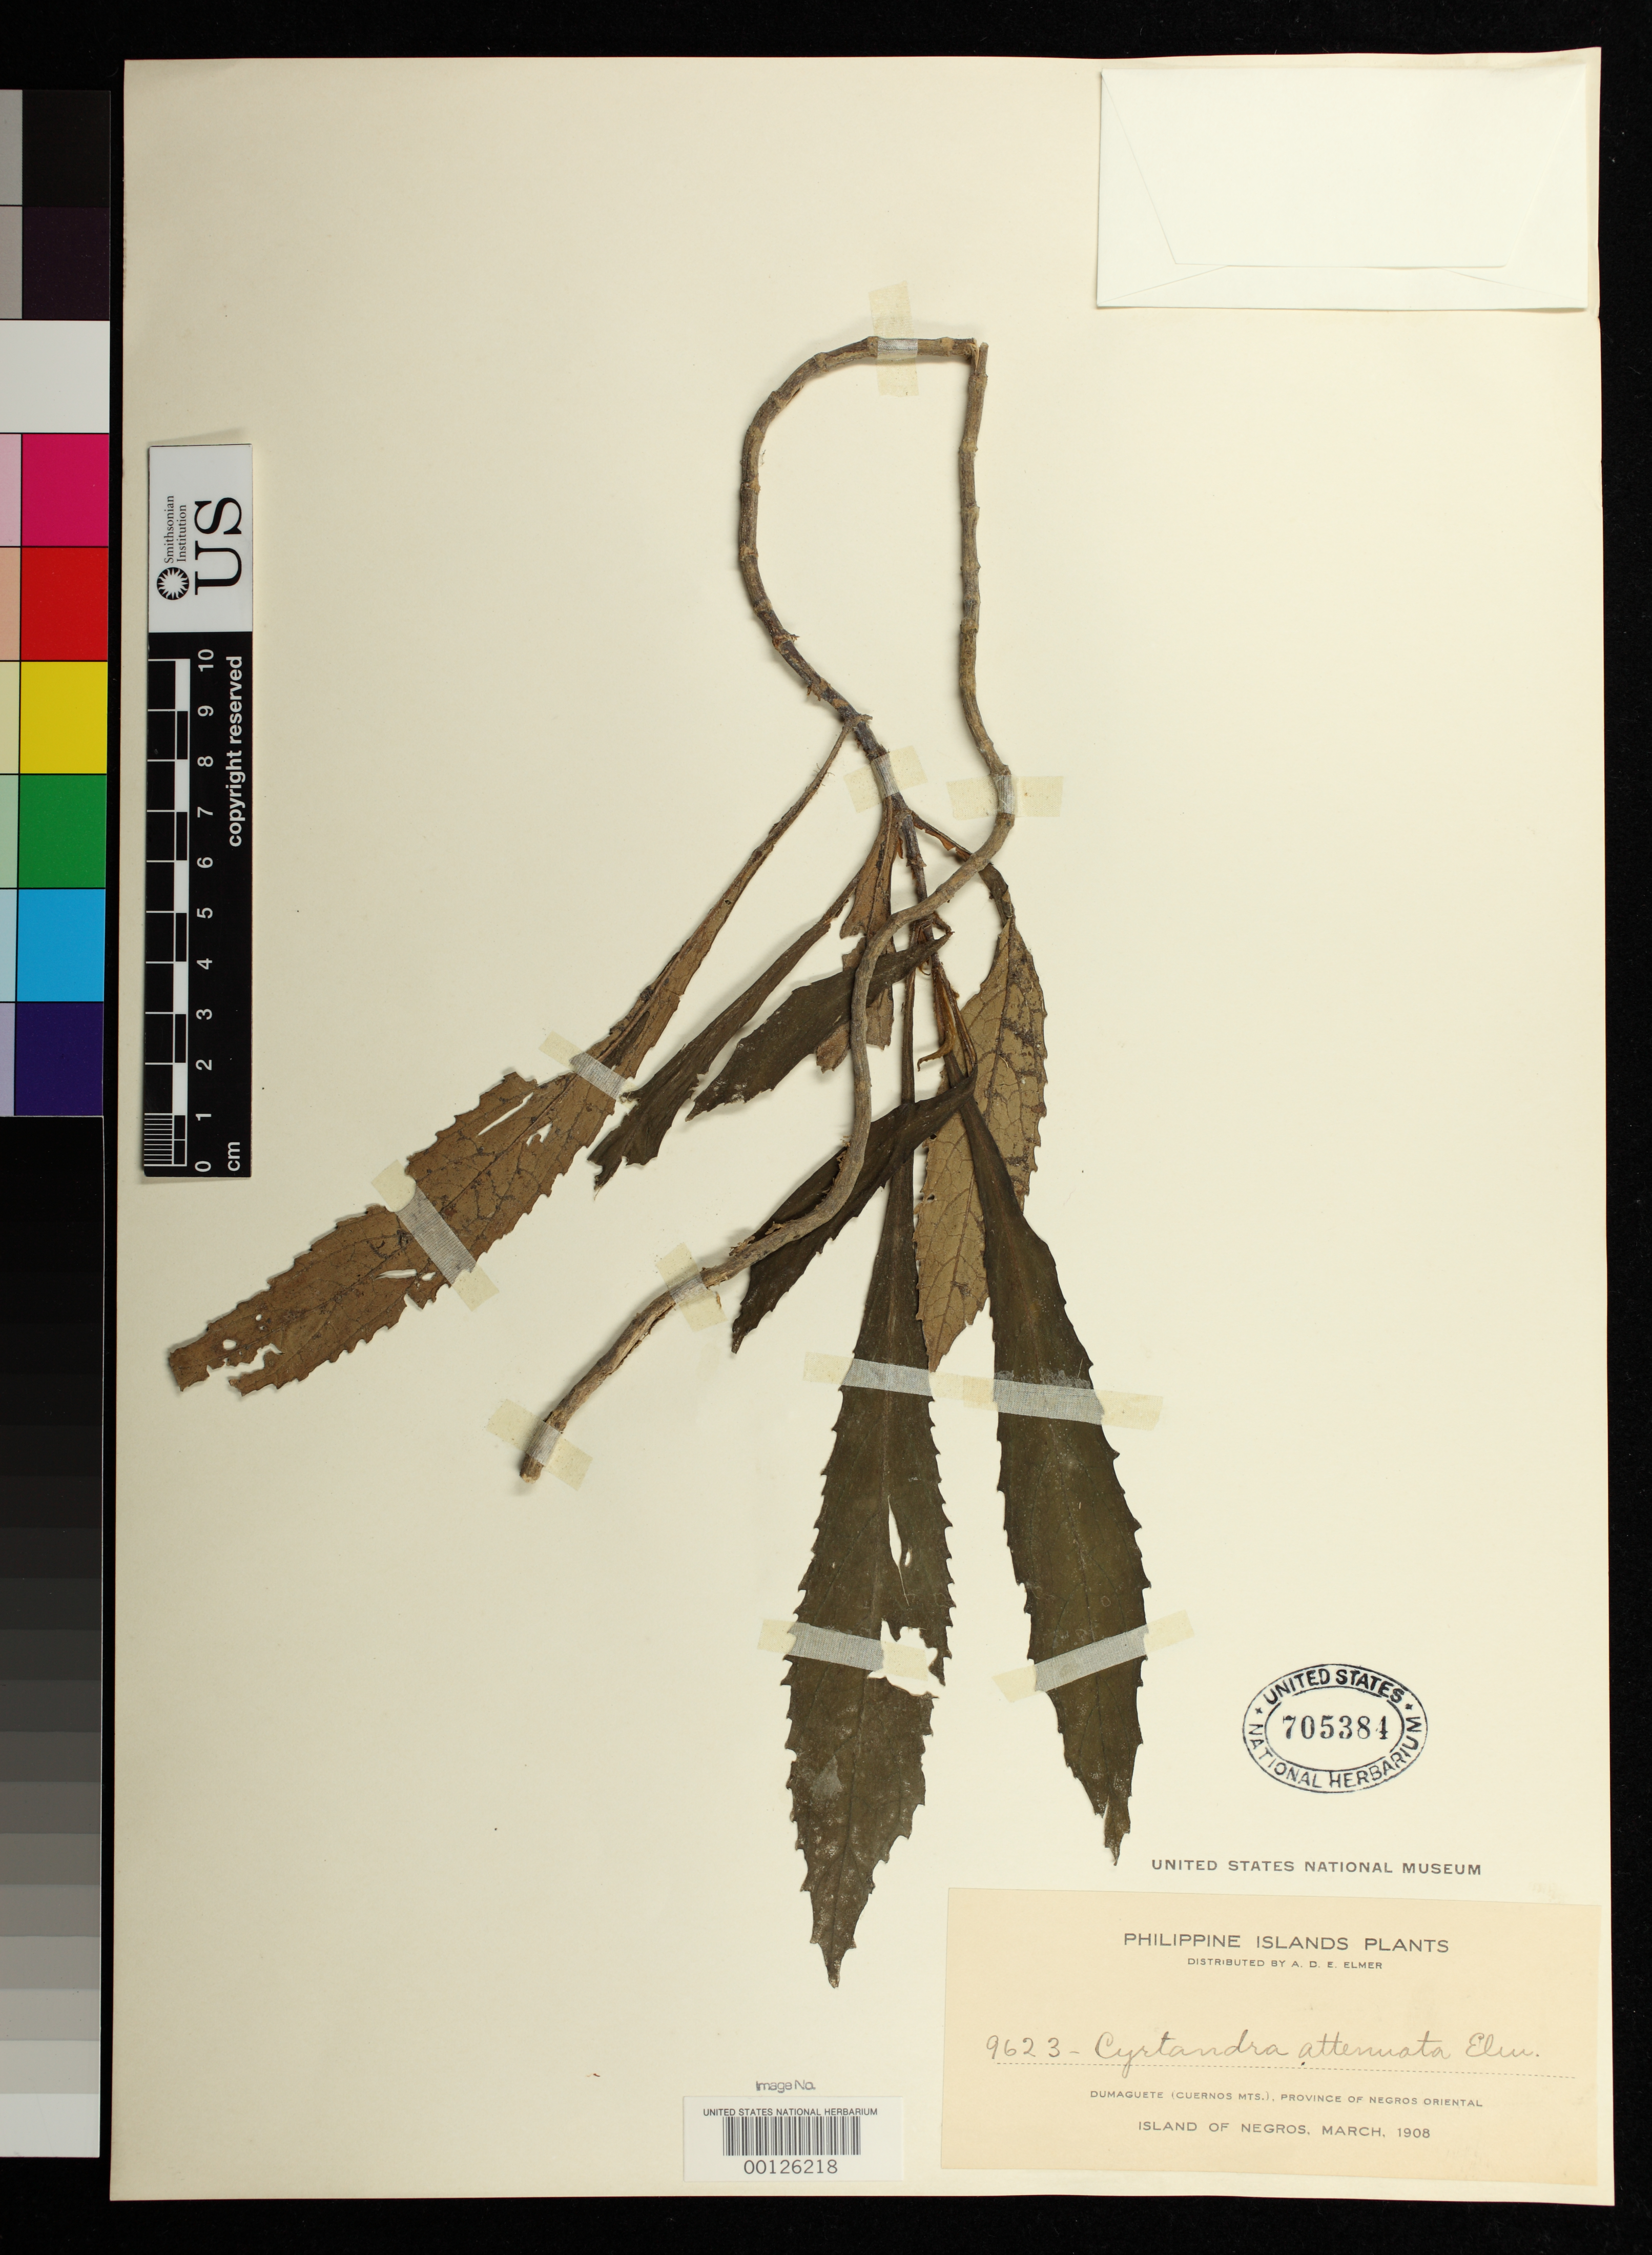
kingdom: Plantae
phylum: Tracheophyta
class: Magnoliopsida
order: Lamiales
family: Gesneriaceae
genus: Cyrtandra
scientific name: Cyrtandra attenuata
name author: Elmer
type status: Isolectotype; Type Collection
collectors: A. D. E. Elmer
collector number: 9623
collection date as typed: Mar 1908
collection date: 1908-03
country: Philippines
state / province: Central Visayas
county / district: Negros Oriental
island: Negros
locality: Dumaguete, Cuernos Mountains.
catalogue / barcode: US 705384